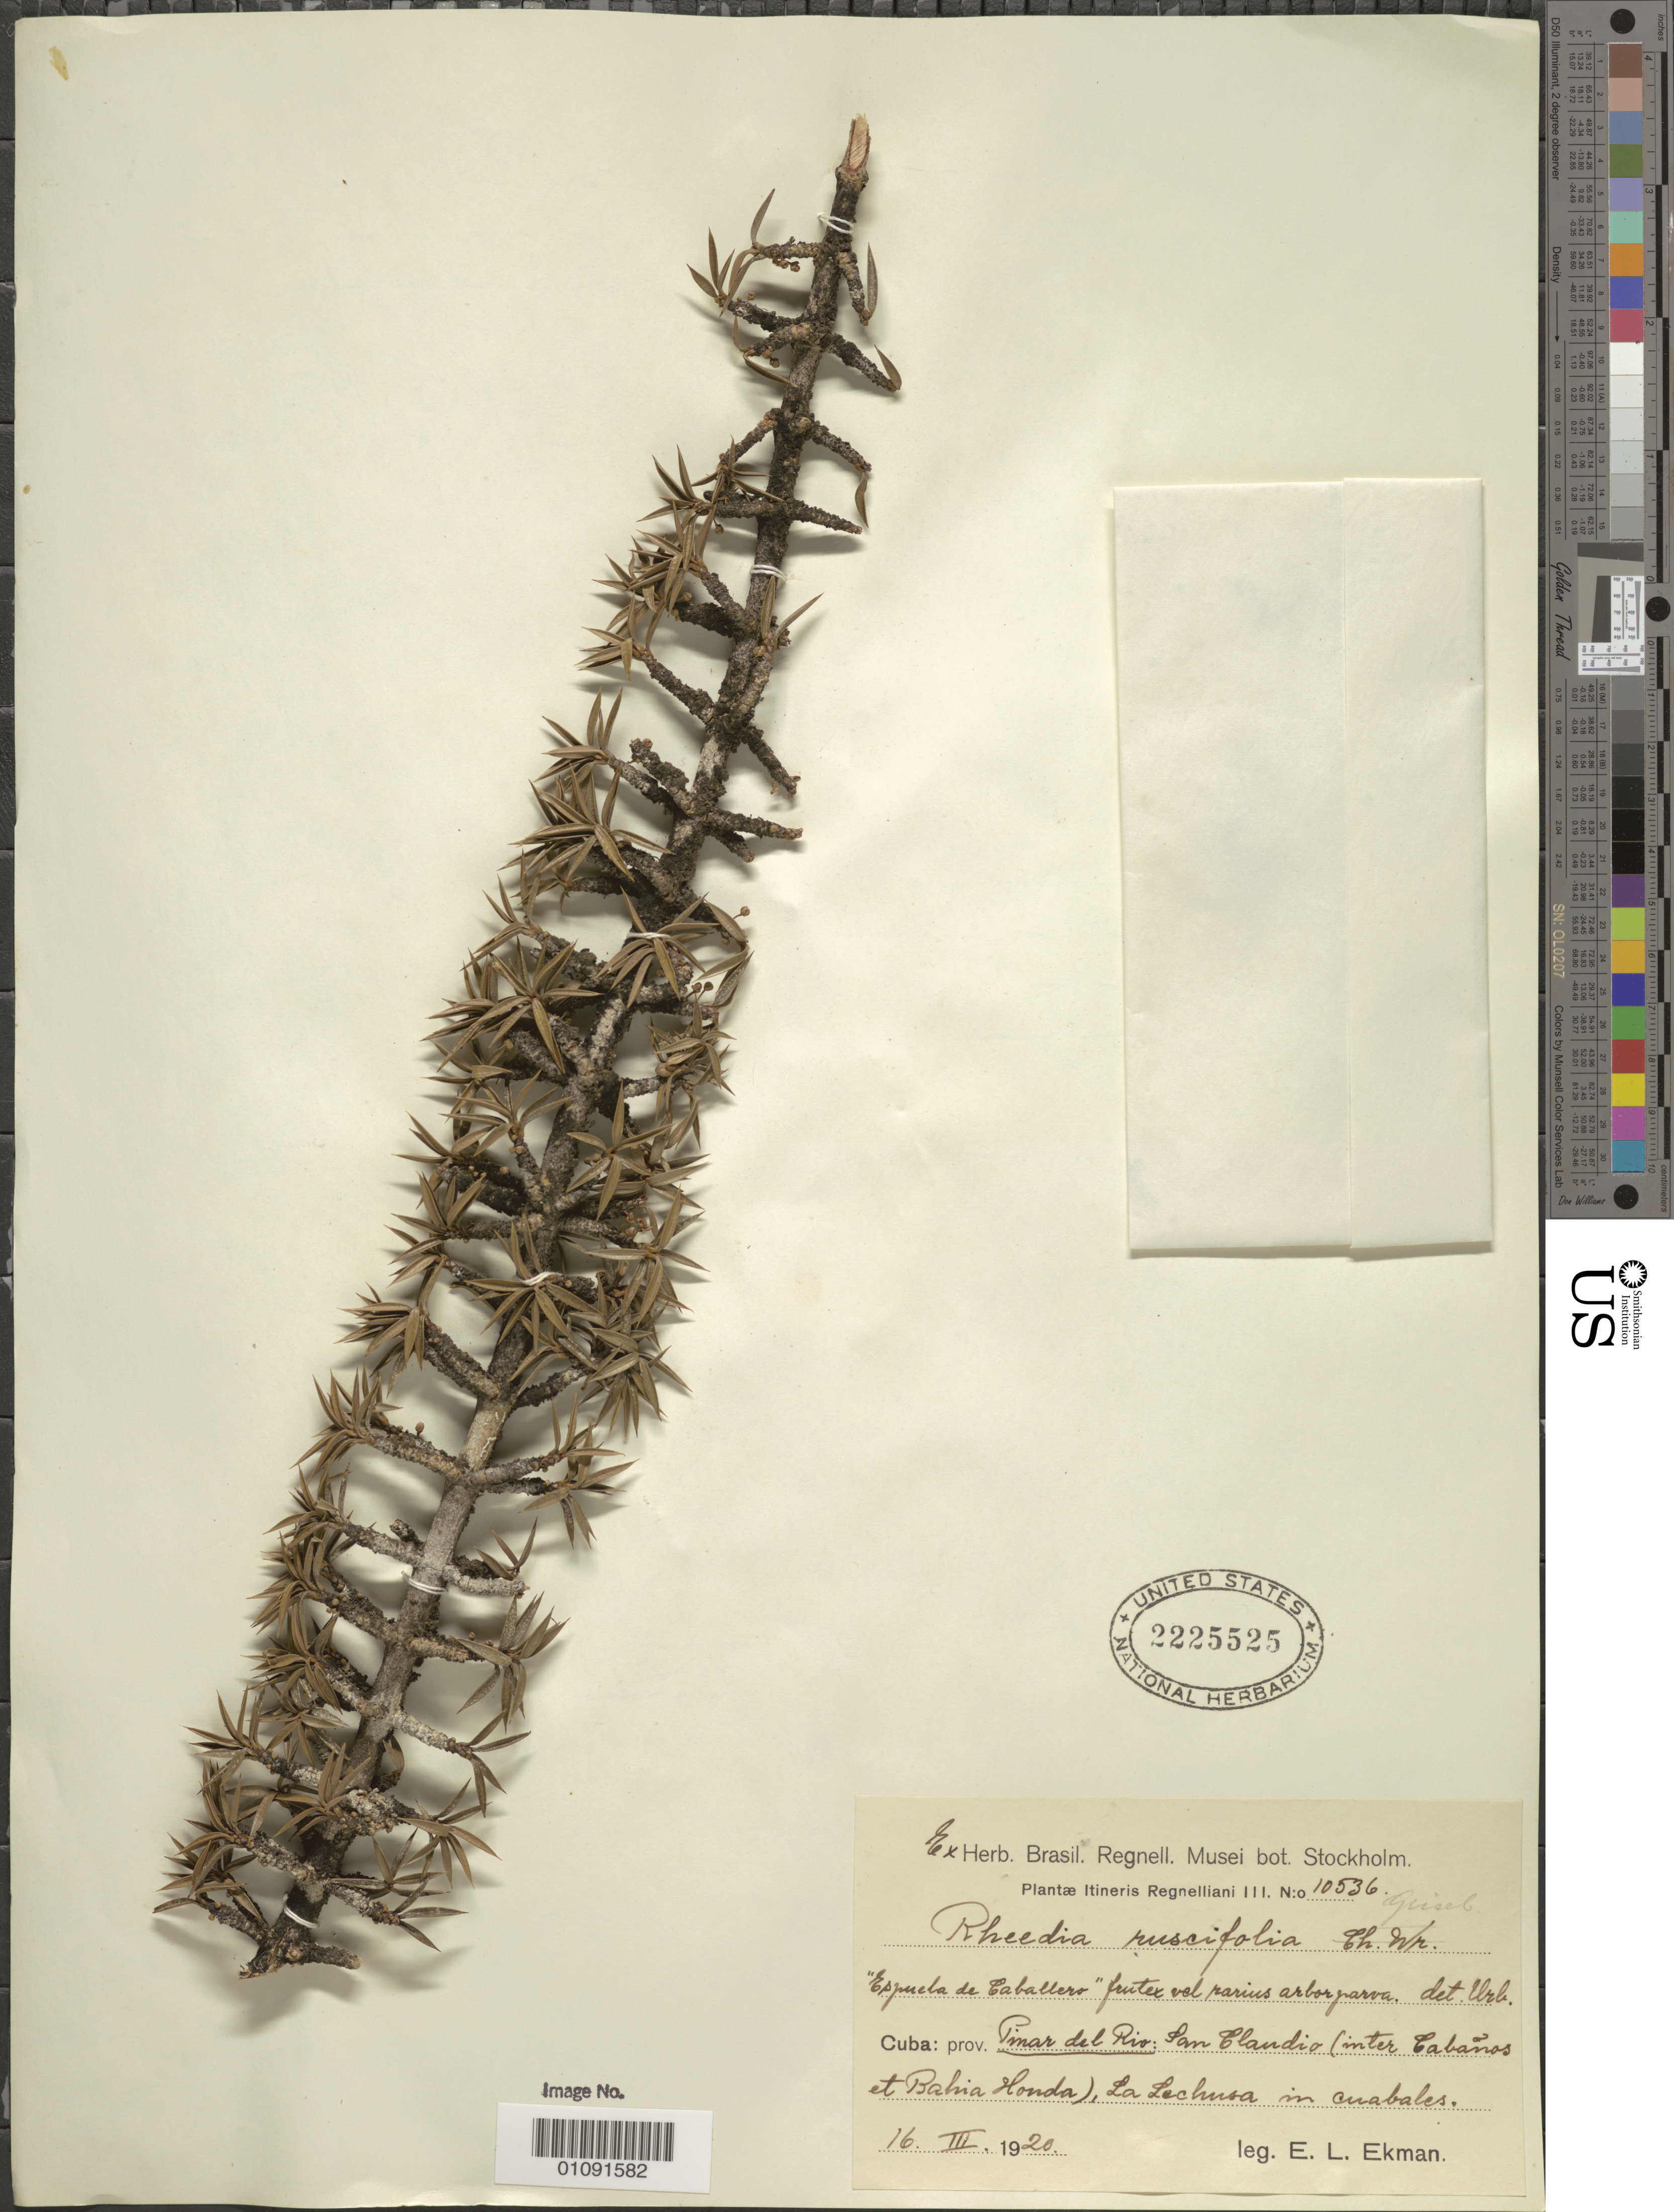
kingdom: Plantae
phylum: Tracheophyta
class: Magnoliopsida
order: Malpighiales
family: Clusiaceae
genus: Garcinia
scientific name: Garcinia ruscifolia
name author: (Griseb.) Borhidi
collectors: E. L. Ekman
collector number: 10536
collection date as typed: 16 Mar 1920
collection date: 1920-03-16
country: Cuba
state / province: Pinar del Rio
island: Cuba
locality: Pinar del Rio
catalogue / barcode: US 2225525